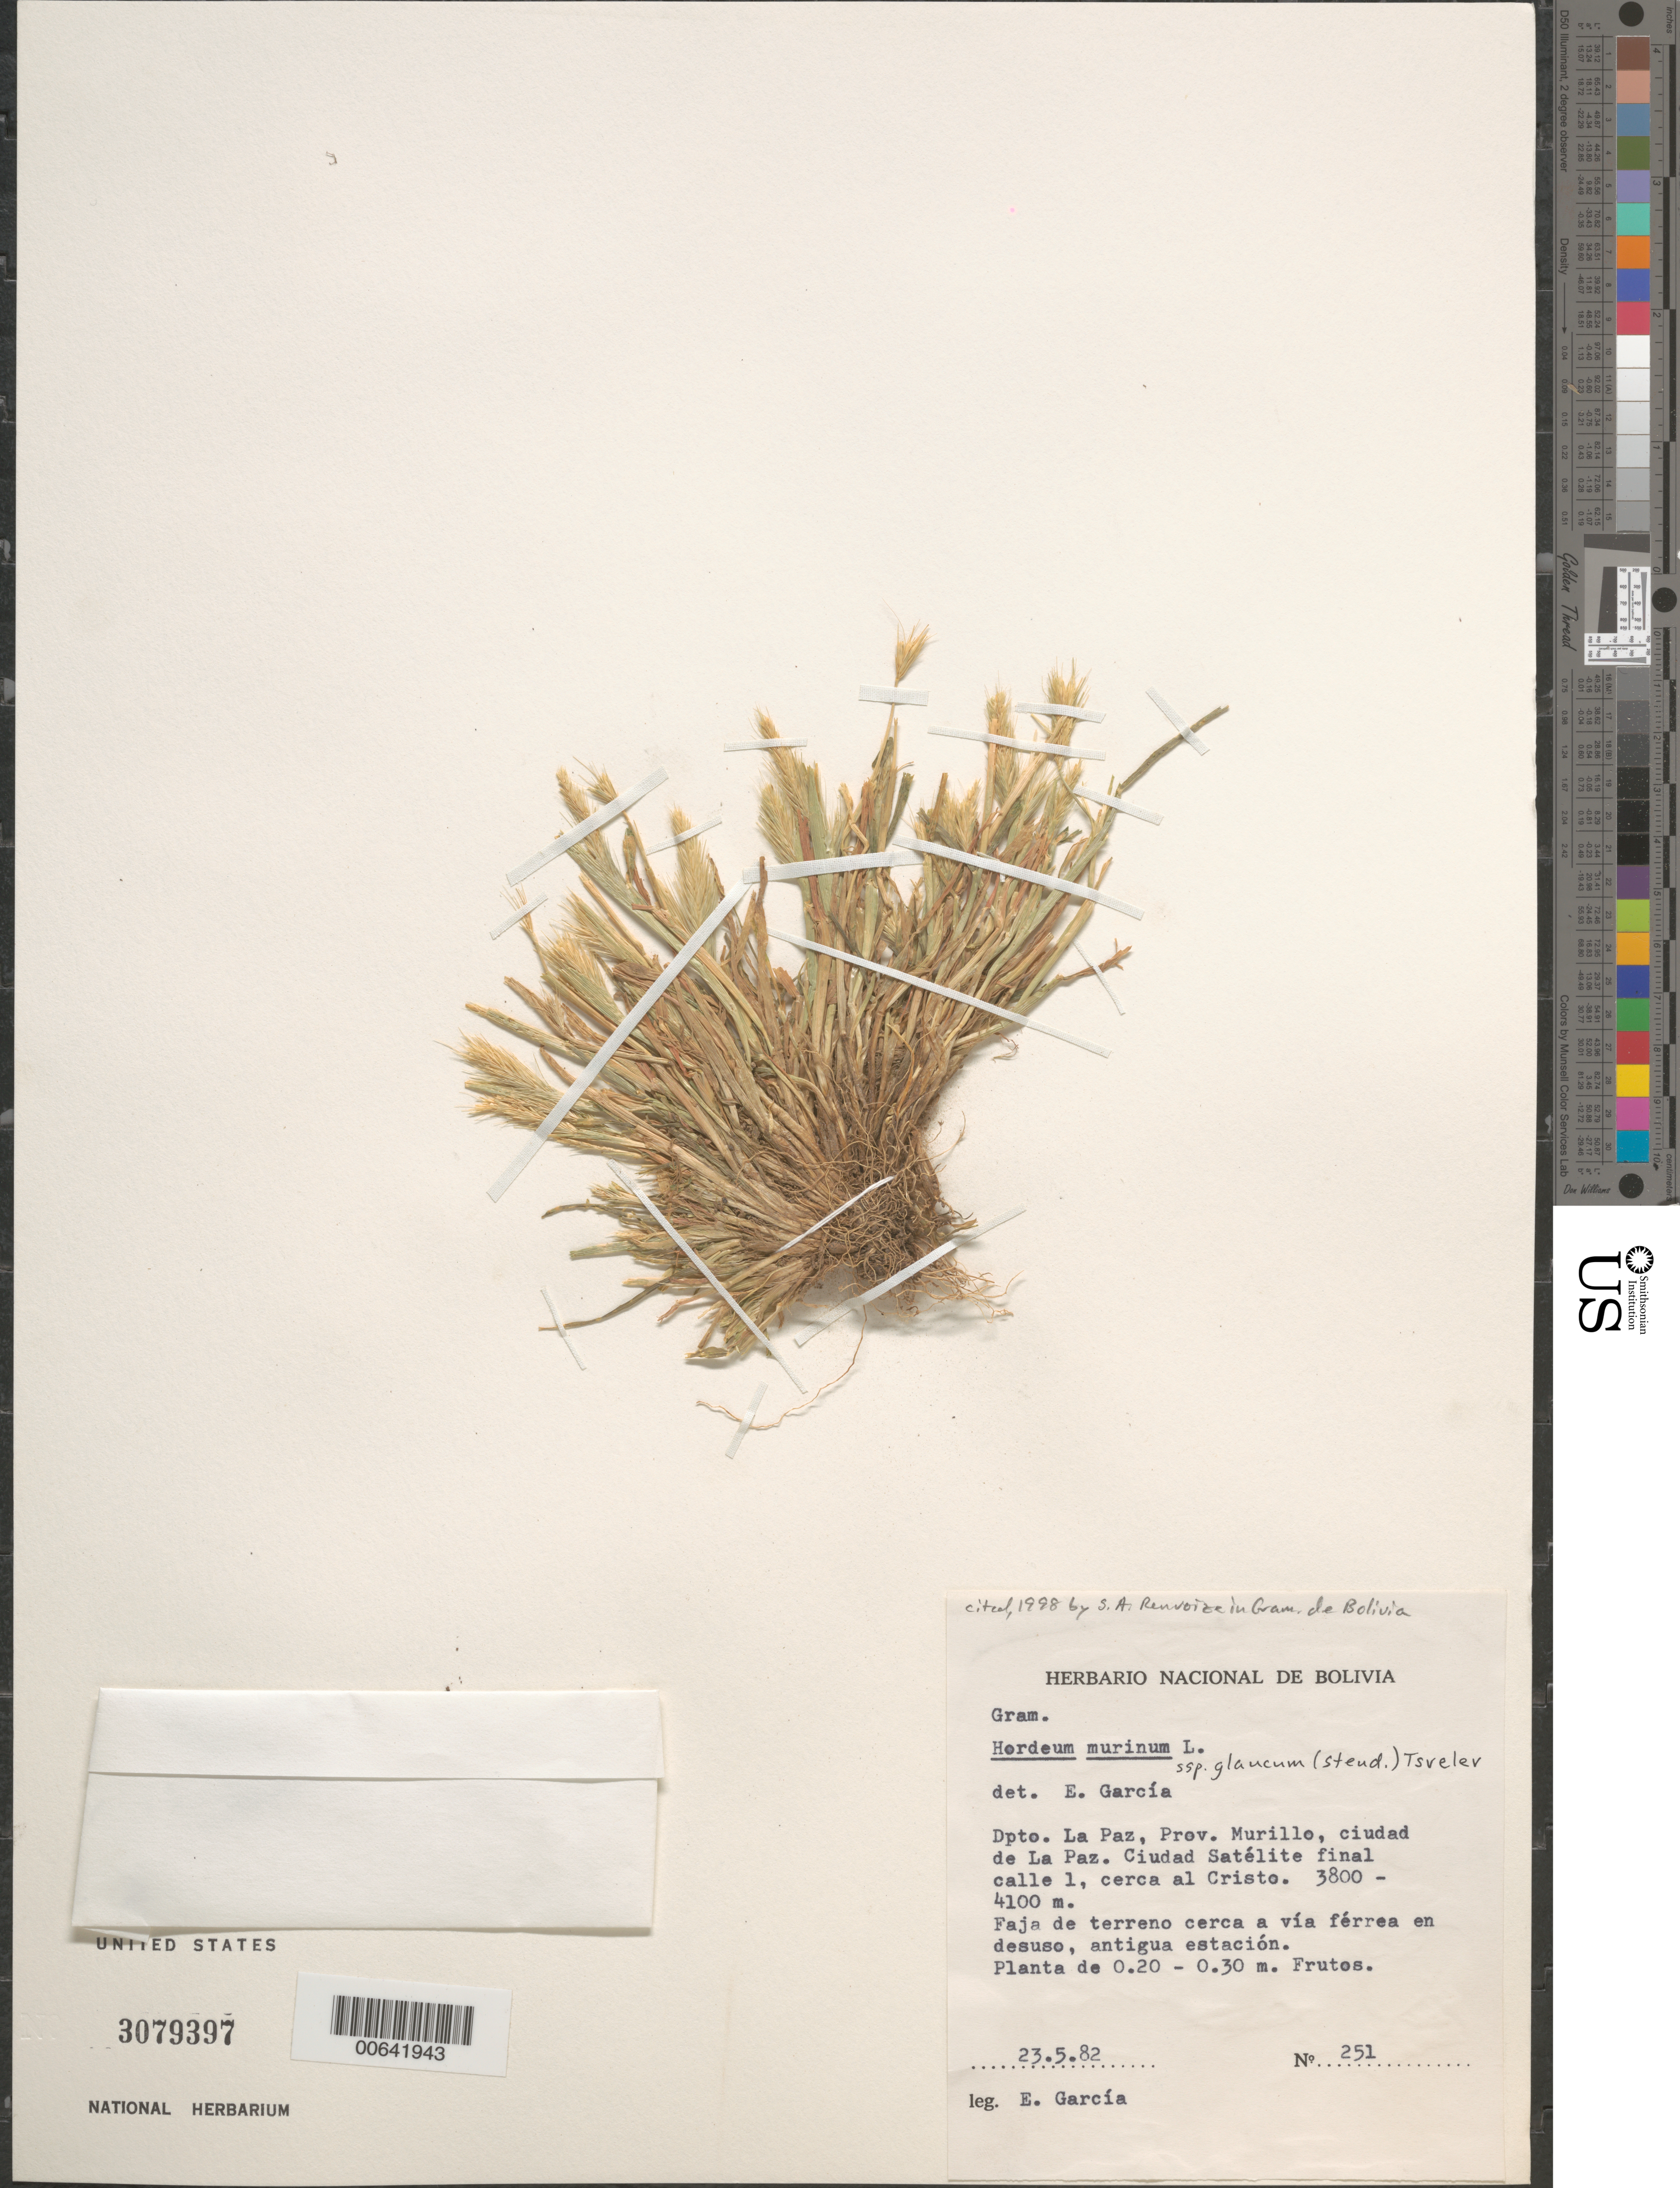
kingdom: Plantae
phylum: Tracheophyta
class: Liliopsida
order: Poales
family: Poaceae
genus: Hordeum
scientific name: Hordeum murinum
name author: L.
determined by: Garcia, E.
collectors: E. Garcia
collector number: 251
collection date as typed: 23 May 1982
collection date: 1982-05-23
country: Bolivia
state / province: La Paz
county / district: Murillo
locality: Ciudad de La Paz. Ciudad Satélite, Final Calle 1, Cerca del Cristo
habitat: Antigua estación del Tren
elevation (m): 3800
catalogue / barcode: US 3079397